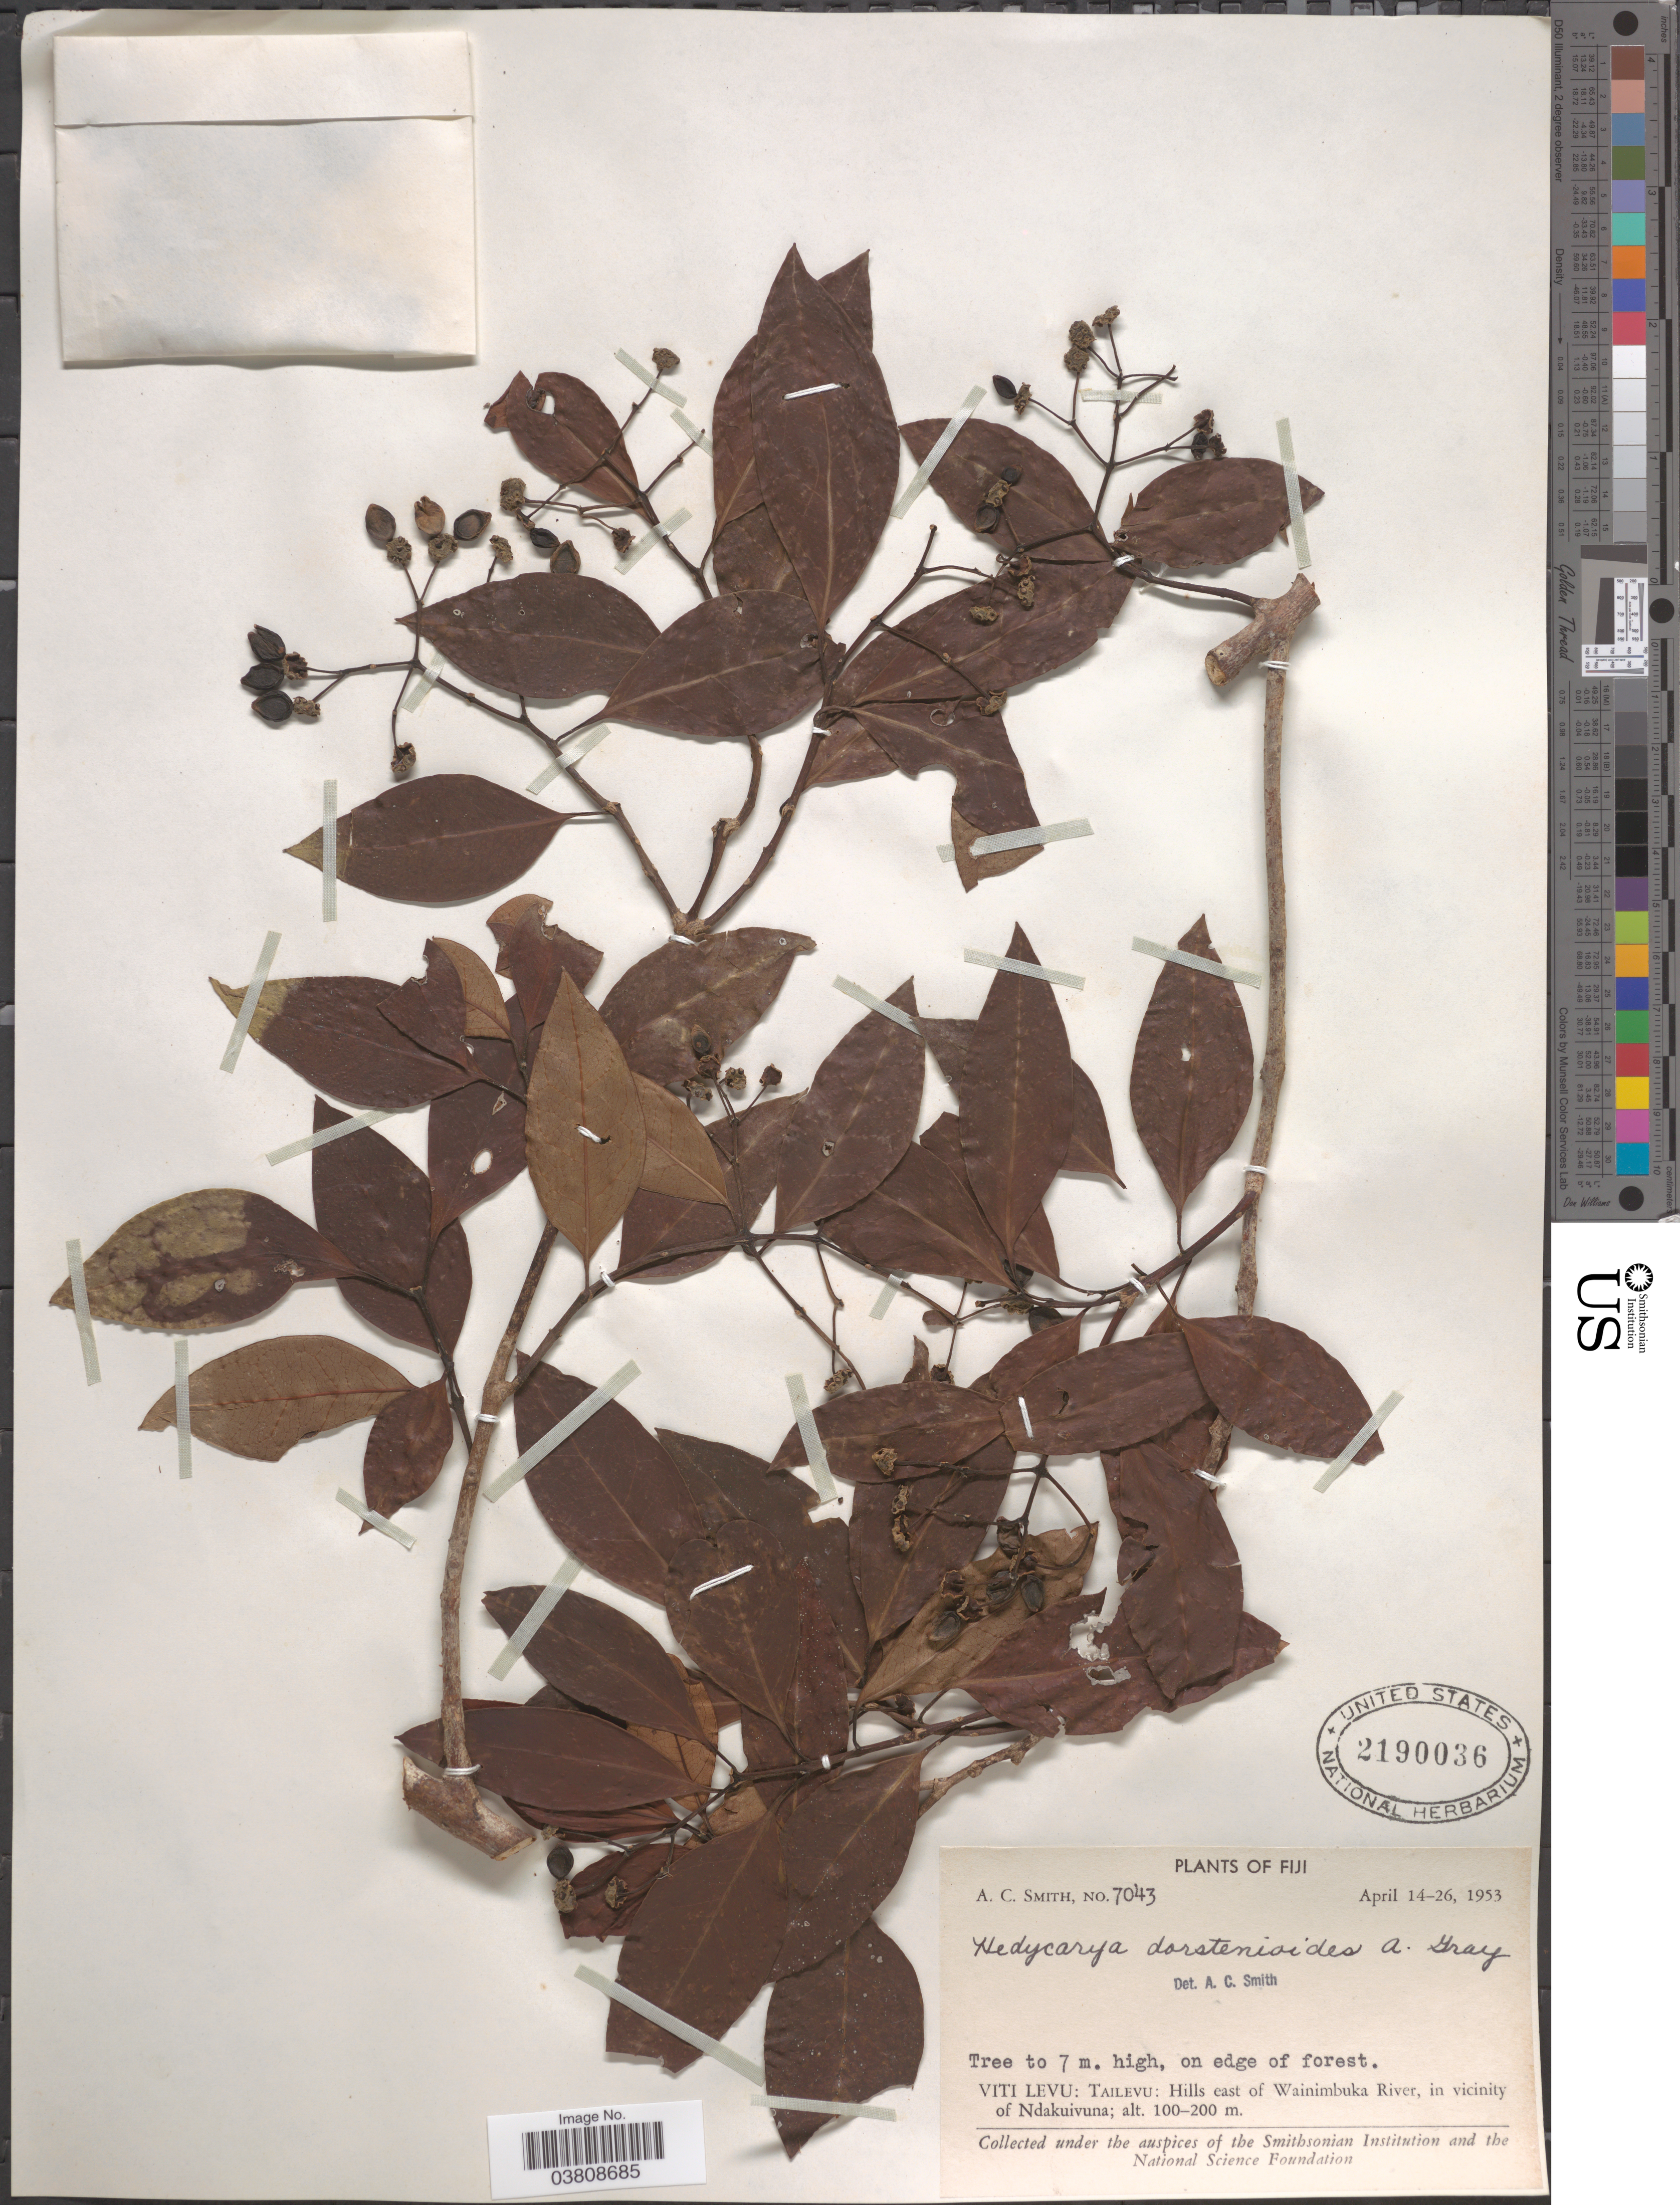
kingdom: Plantae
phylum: Tracheophyta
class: Magnoliopsida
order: Laurales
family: Monimiaceae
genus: Hedycarya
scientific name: Hedycarya dorstenioides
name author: A. Gray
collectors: A. C. Smith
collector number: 7043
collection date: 1953-04-14/1953-04-26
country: Fiji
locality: Viti Levu: Tailevu: Hills east of Wainimbuka River, in vicinity of Ndakuivana.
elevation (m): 100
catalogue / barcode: US 2190036